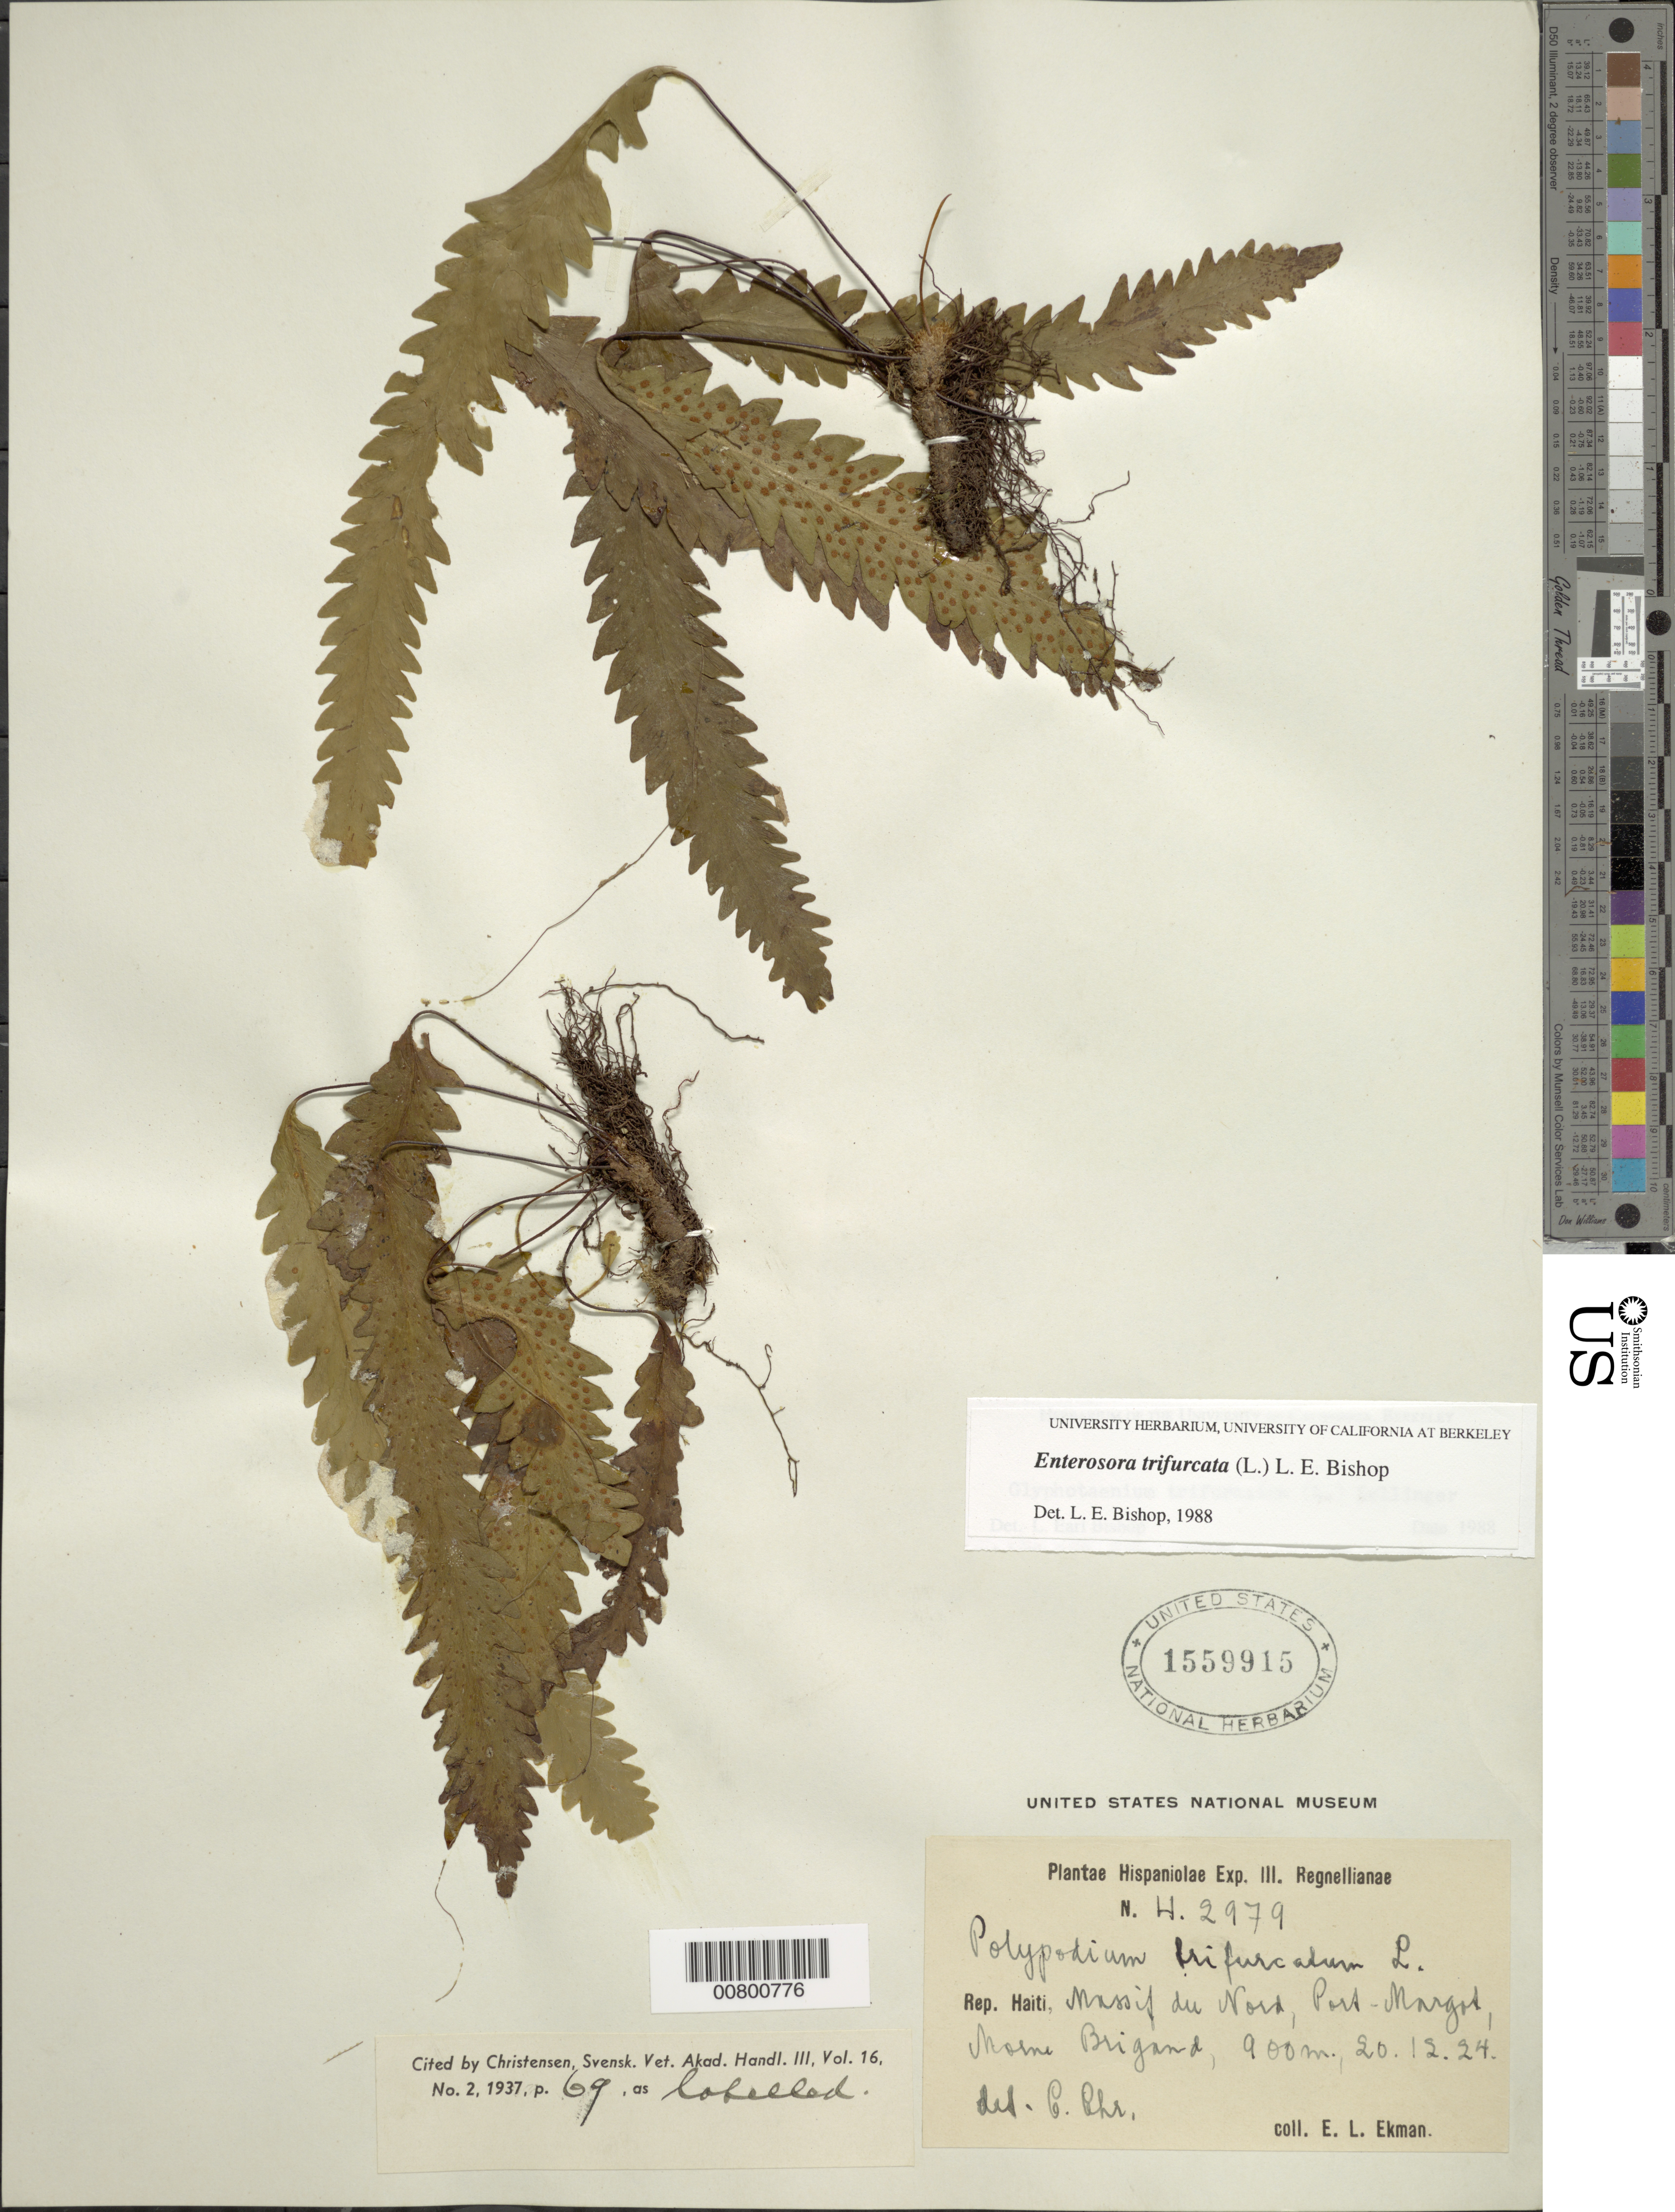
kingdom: Plantae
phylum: Tracheophyta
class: Polypodiopsida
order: Polypodiales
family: Polypodiaceae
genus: Enterosora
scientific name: Enterosora trifurcata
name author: (L.) L.E. Bishop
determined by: Bishop, L. E.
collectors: E. L. Ekman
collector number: H 2979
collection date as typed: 20 Dec 1924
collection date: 1924-12-20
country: Haiti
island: Hispaniola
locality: Massif du Nord, Port Margot, Morne Brigand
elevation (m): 900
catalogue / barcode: US 1559915